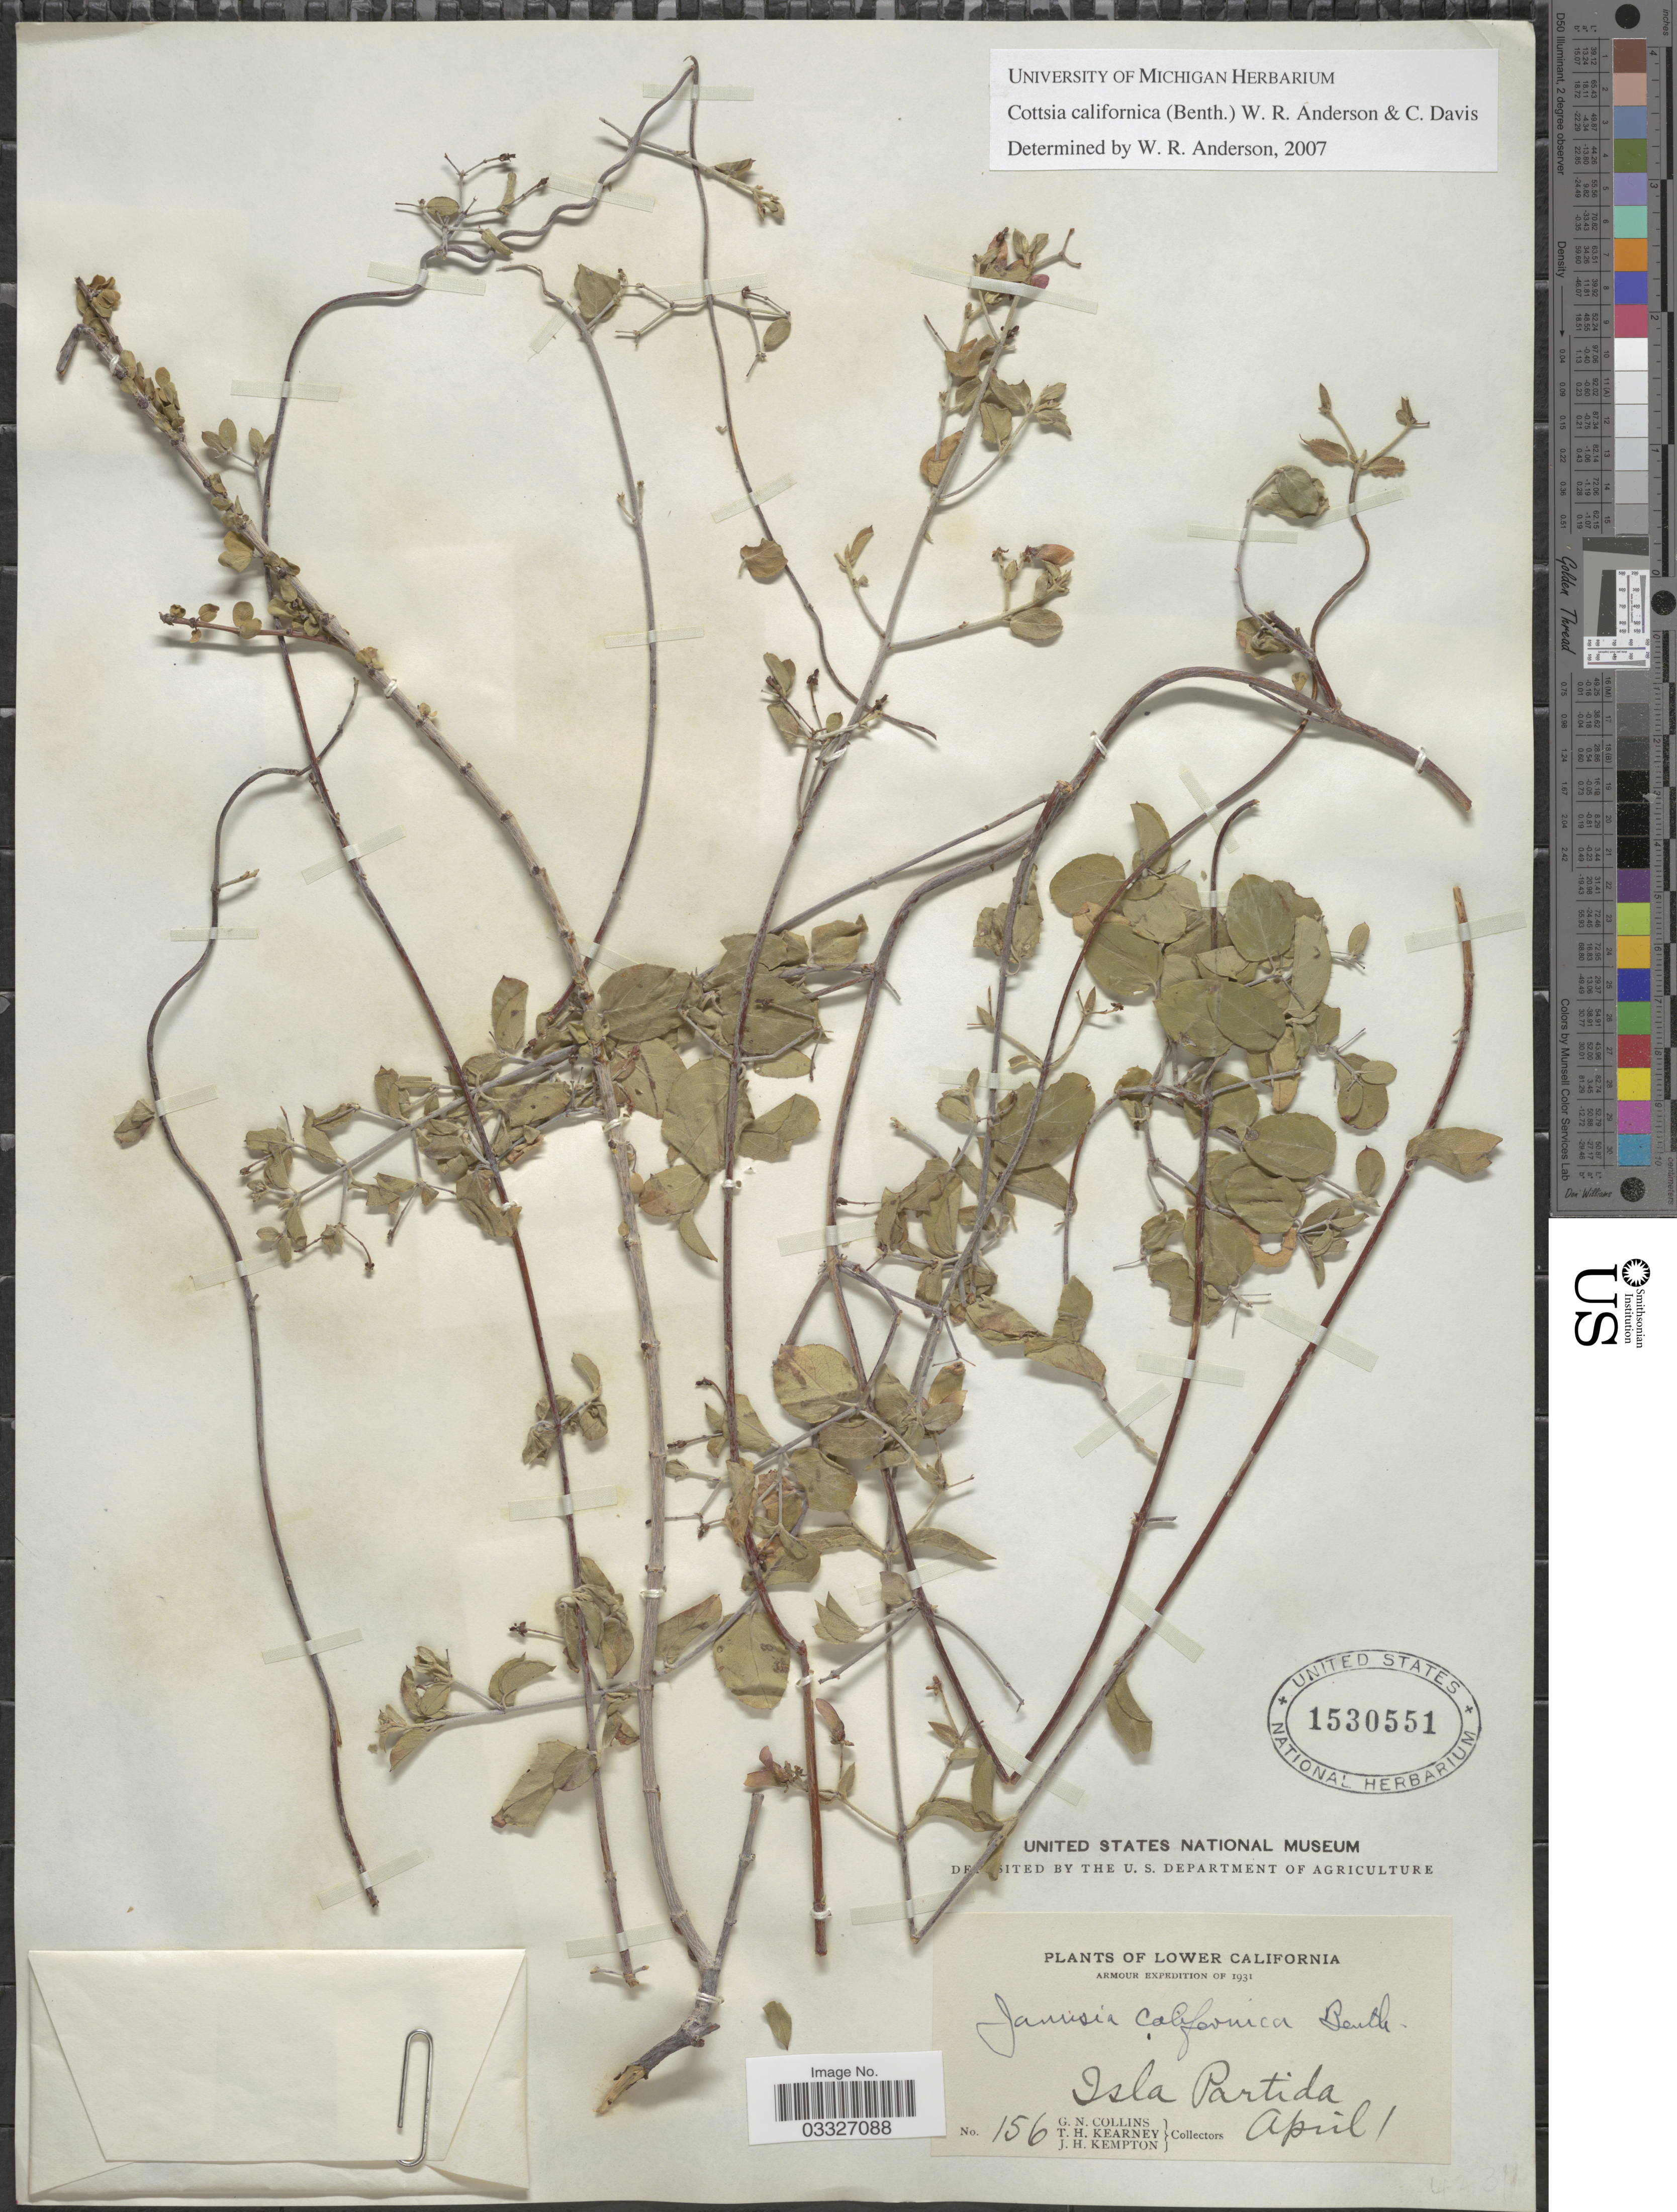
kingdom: Plantae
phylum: Tracheophyta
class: Magnoliopsida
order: Malpighiales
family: Malpighiaceae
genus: Cottsia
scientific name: Cottsia californica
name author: (Benth.) W.R. Anderson & C. Davis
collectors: G. Collins, T. H. Kearney & J. H. Kempton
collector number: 156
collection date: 1931-04-01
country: Mexico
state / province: Baja California Norte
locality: Lower California. Isla Partida.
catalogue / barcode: US 1530551